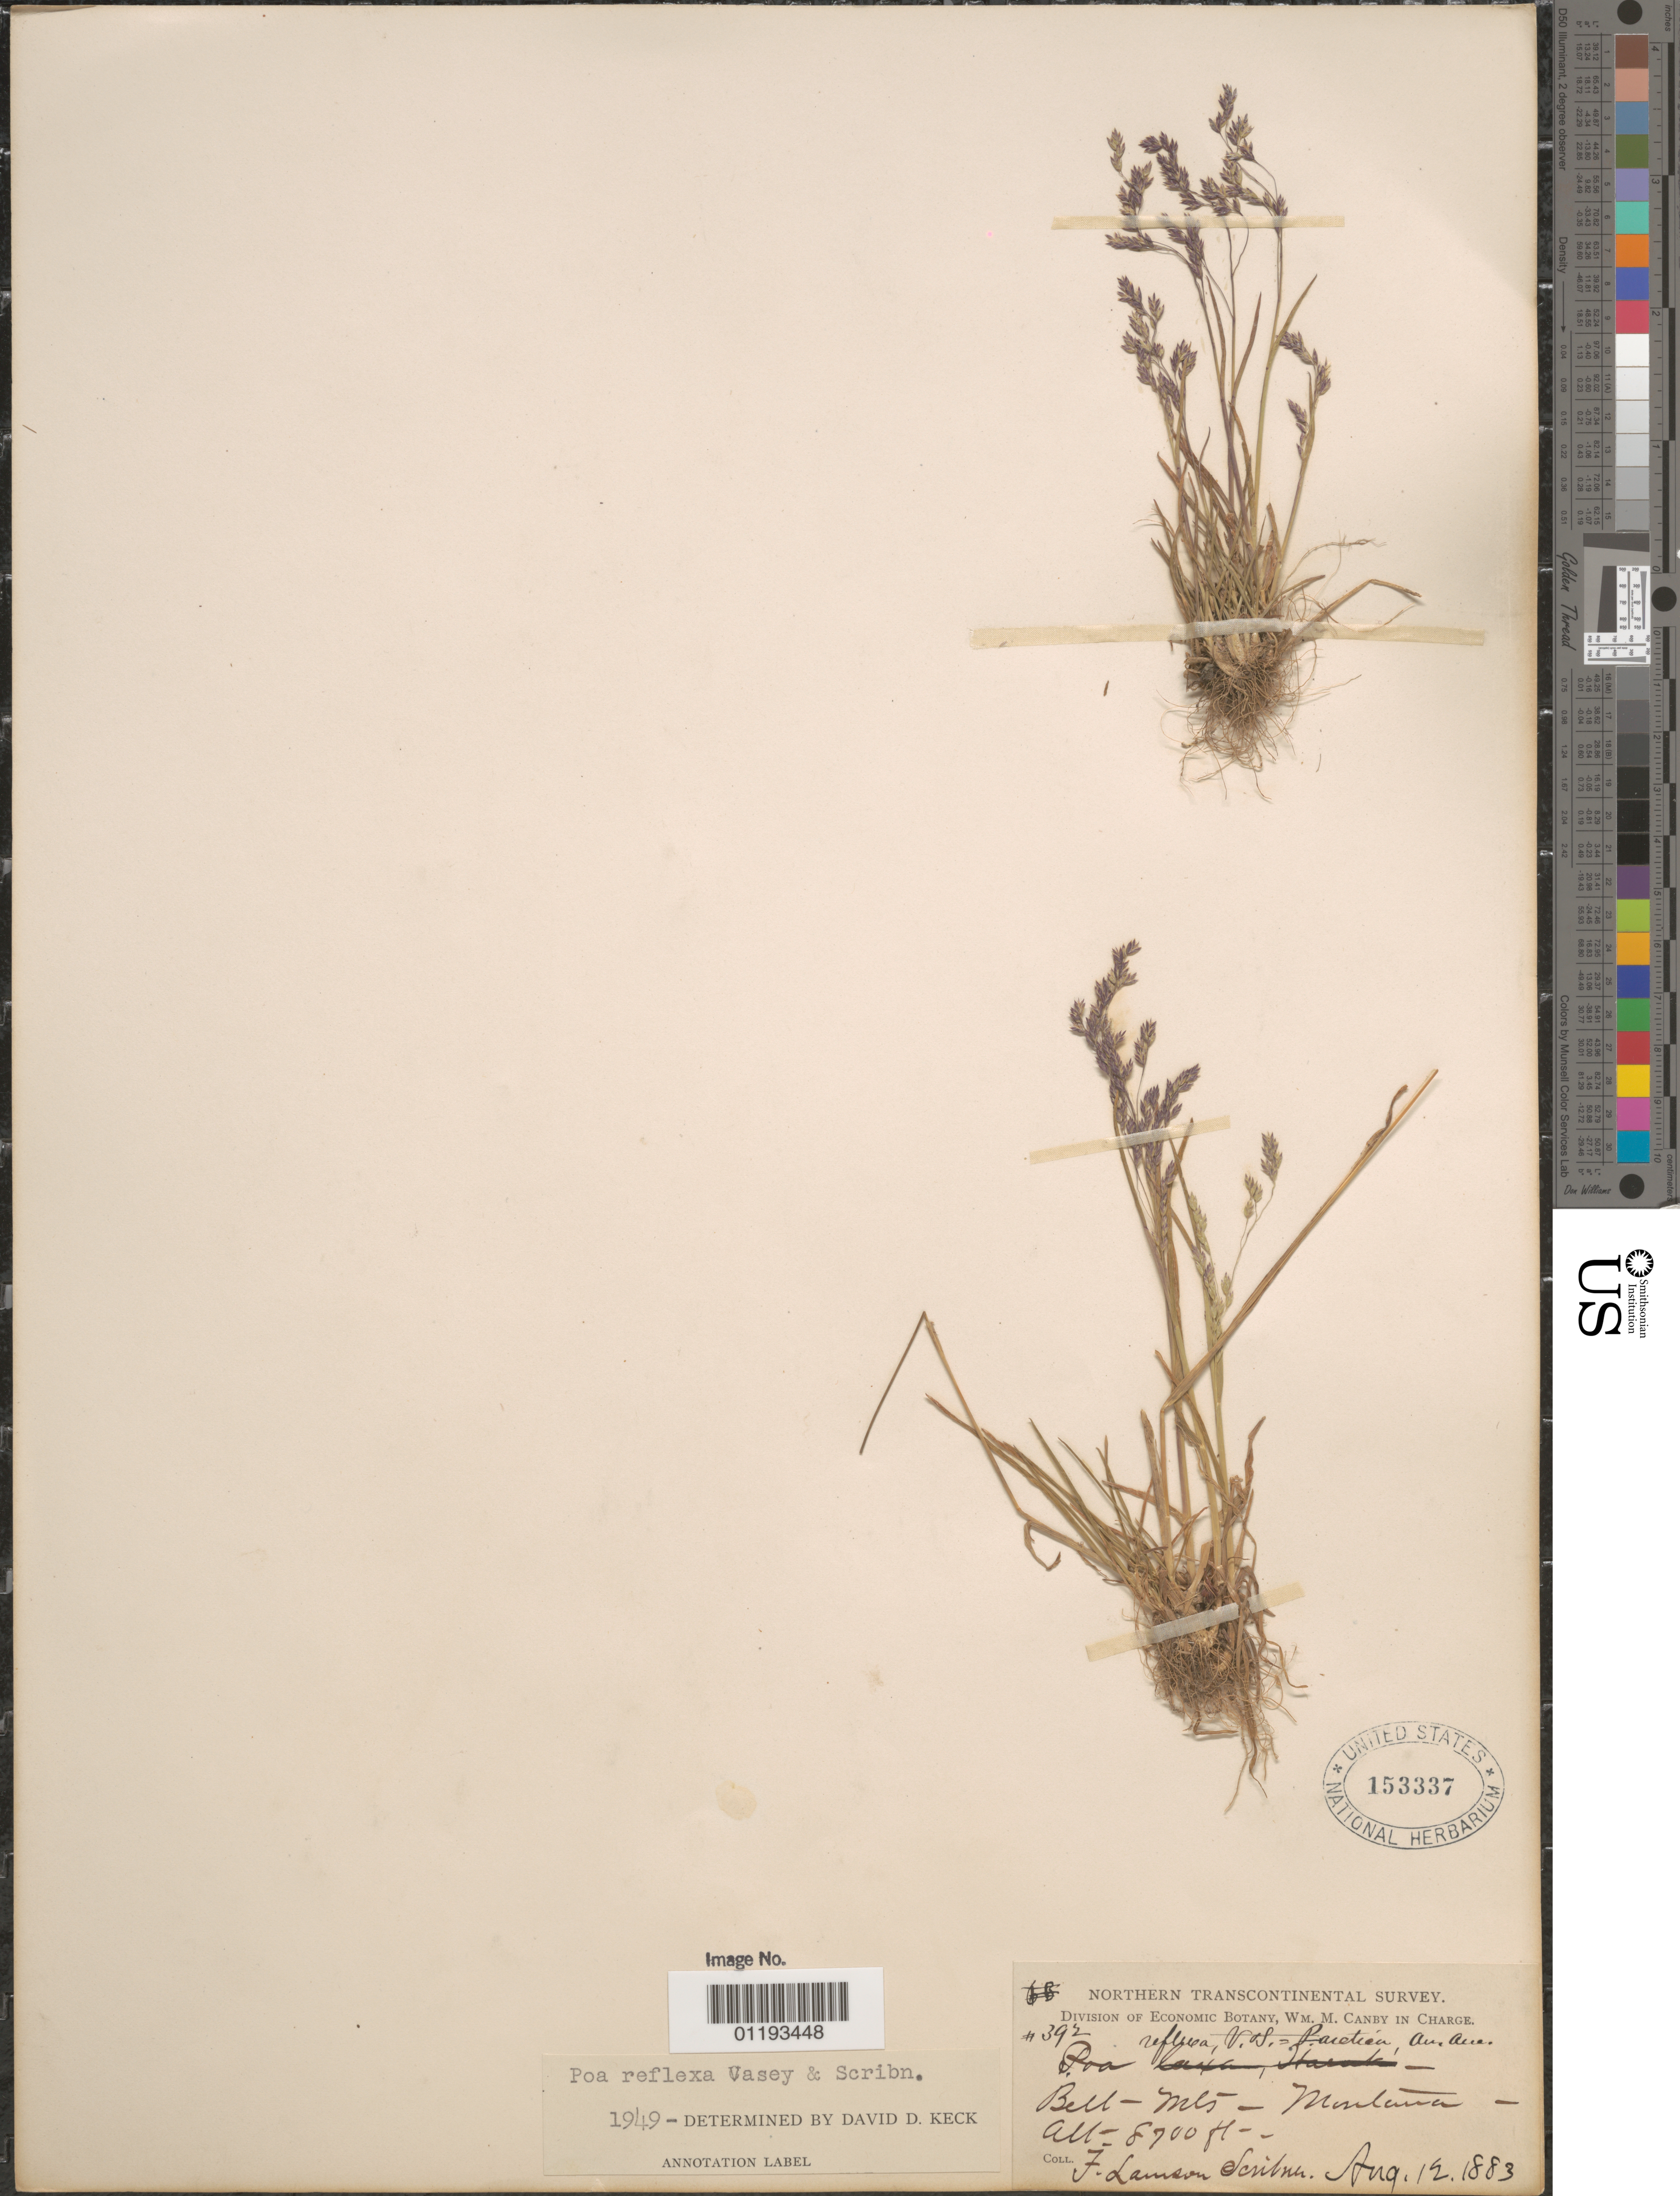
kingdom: Plantae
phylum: Tracheophyta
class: Liliopsida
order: Poales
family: Poaceae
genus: Poa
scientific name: Poa reflexa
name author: Vasey & Scribn.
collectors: F. L. Scribner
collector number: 392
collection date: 1883-08-12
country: United States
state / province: Montana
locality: Belt Mts.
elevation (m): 2652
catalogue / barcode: US 153337